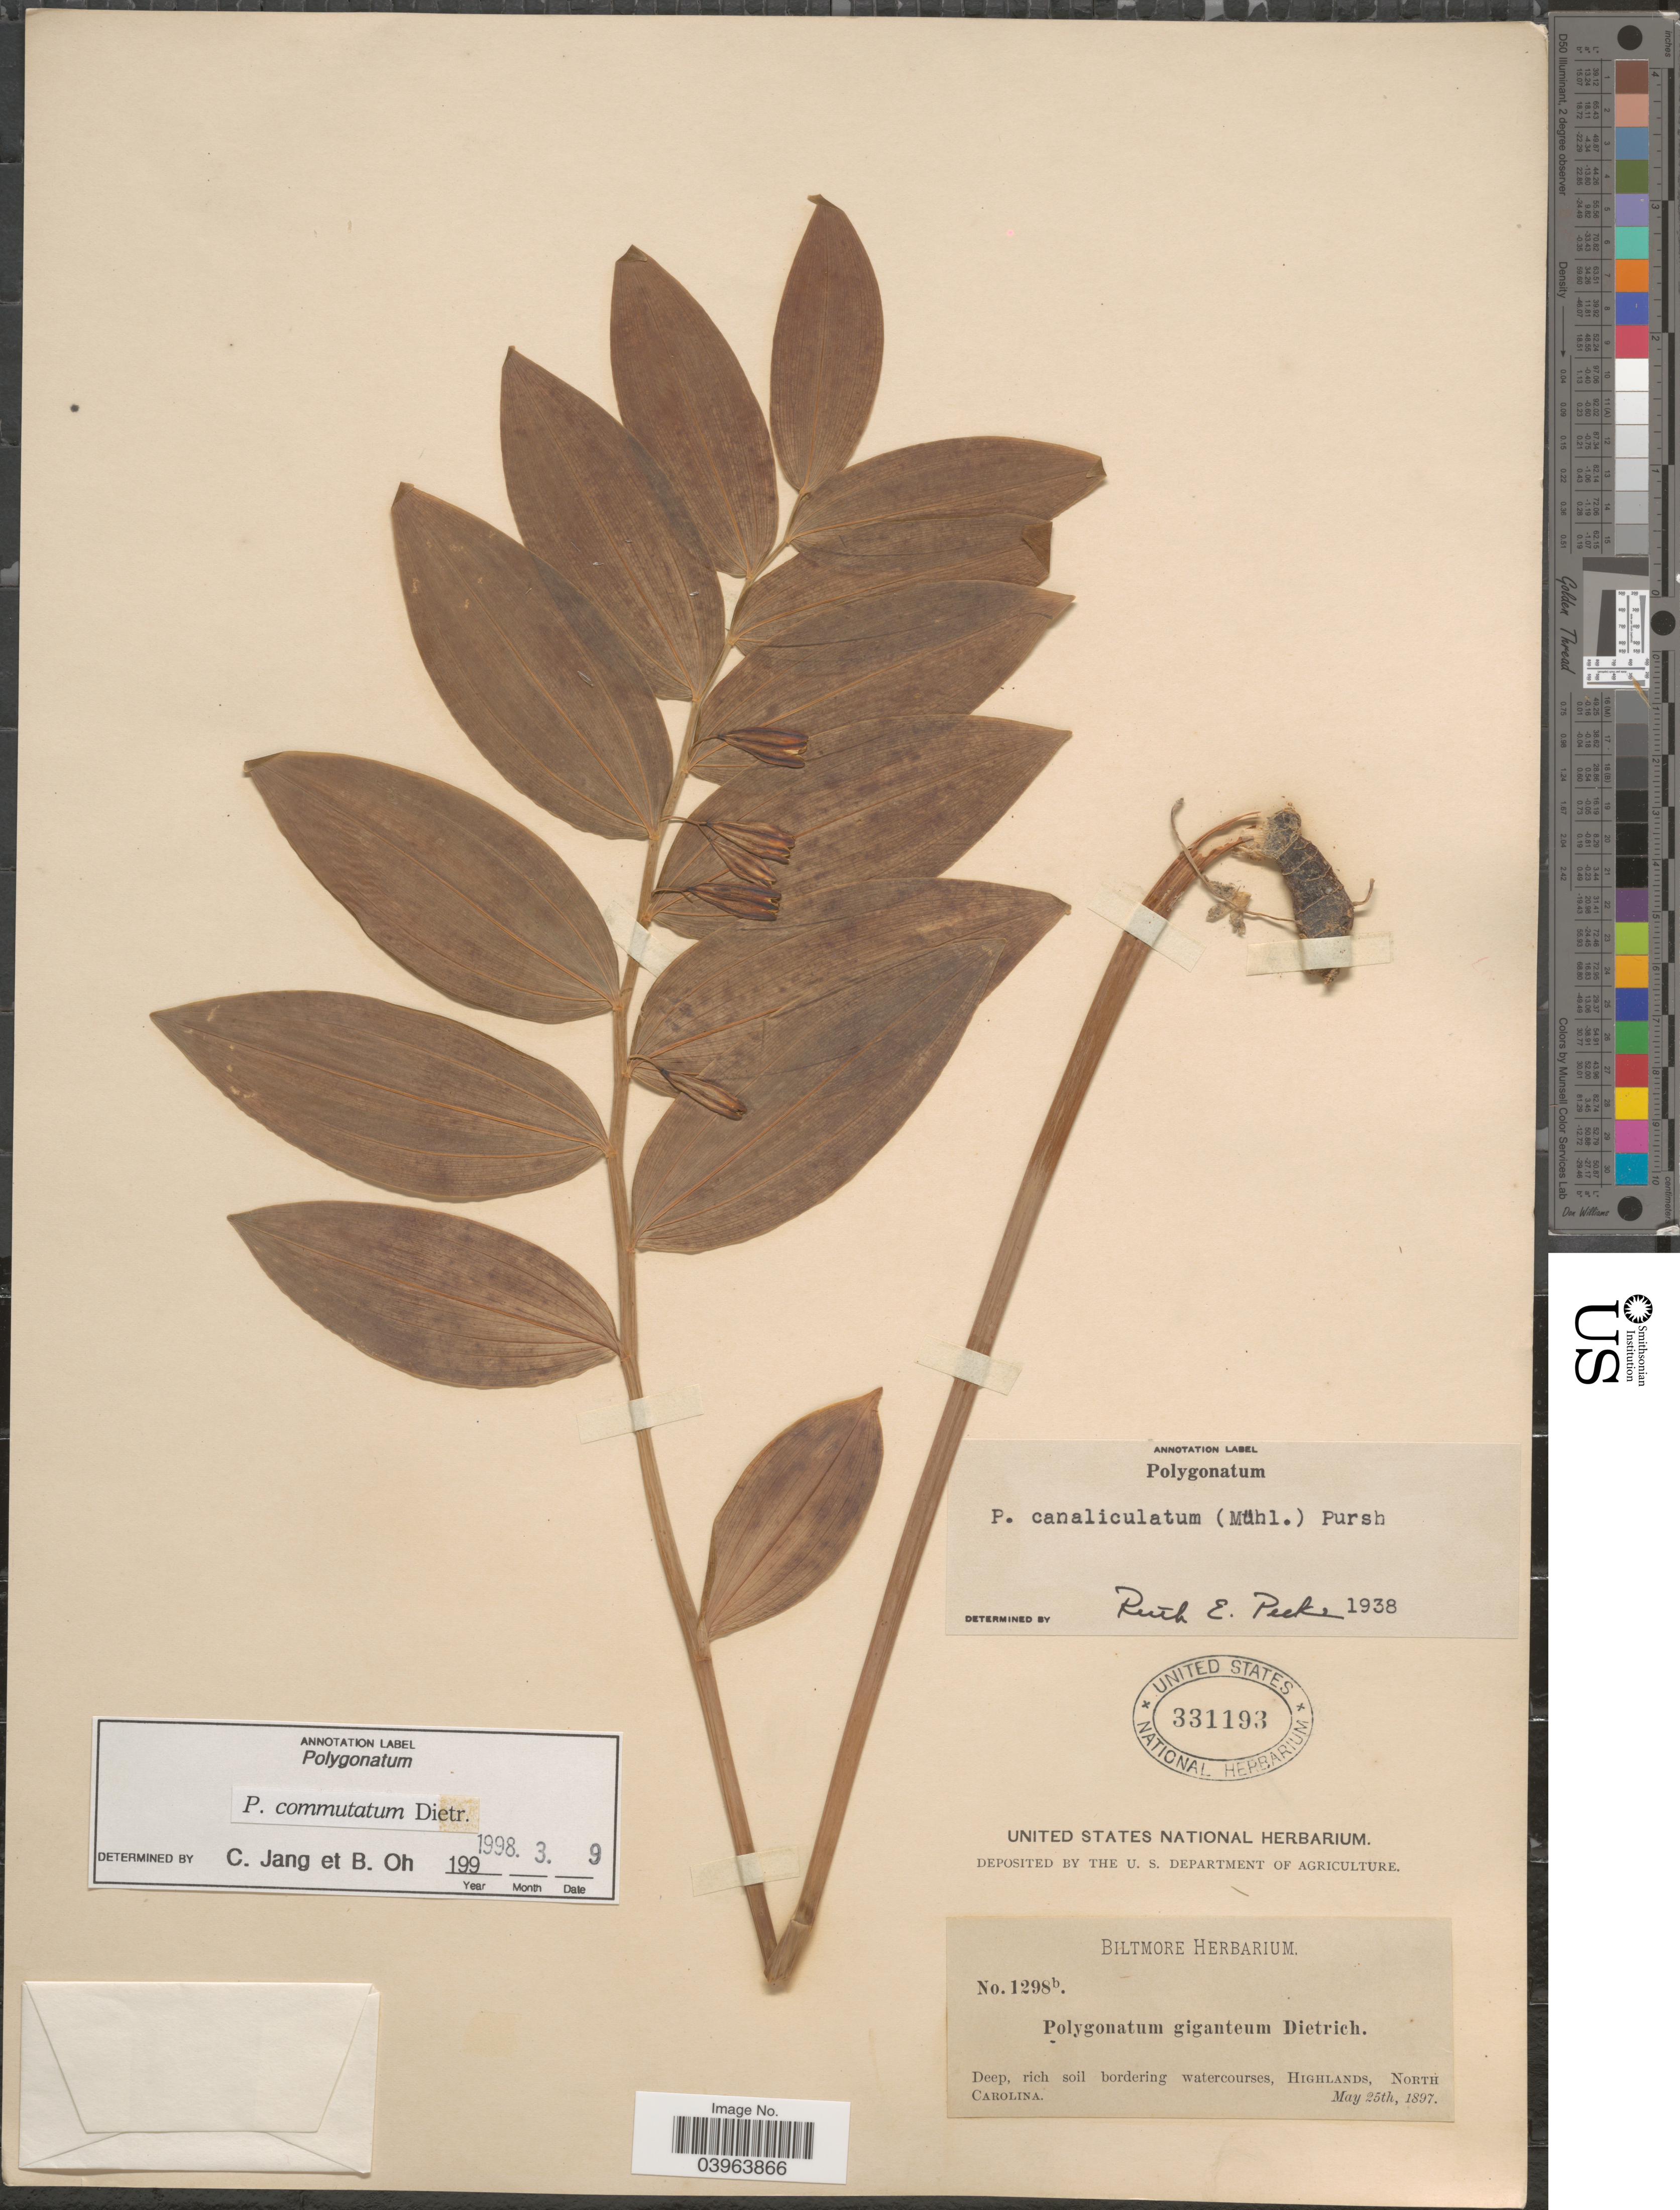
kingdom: Plantae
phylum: Tracheophyta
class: Liliopsida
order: Asparagales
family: Asparagaceae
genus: Polygonatum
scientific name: Polygonatum commutatum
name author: (Schult. f.) A. Dietr.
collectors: ex herb. Biltmore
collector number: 1298b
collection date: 1897-05-25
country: United States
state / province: North Carolina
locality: Deep, rich soil bordering watercourses, Highlands.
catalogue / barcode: US 331193